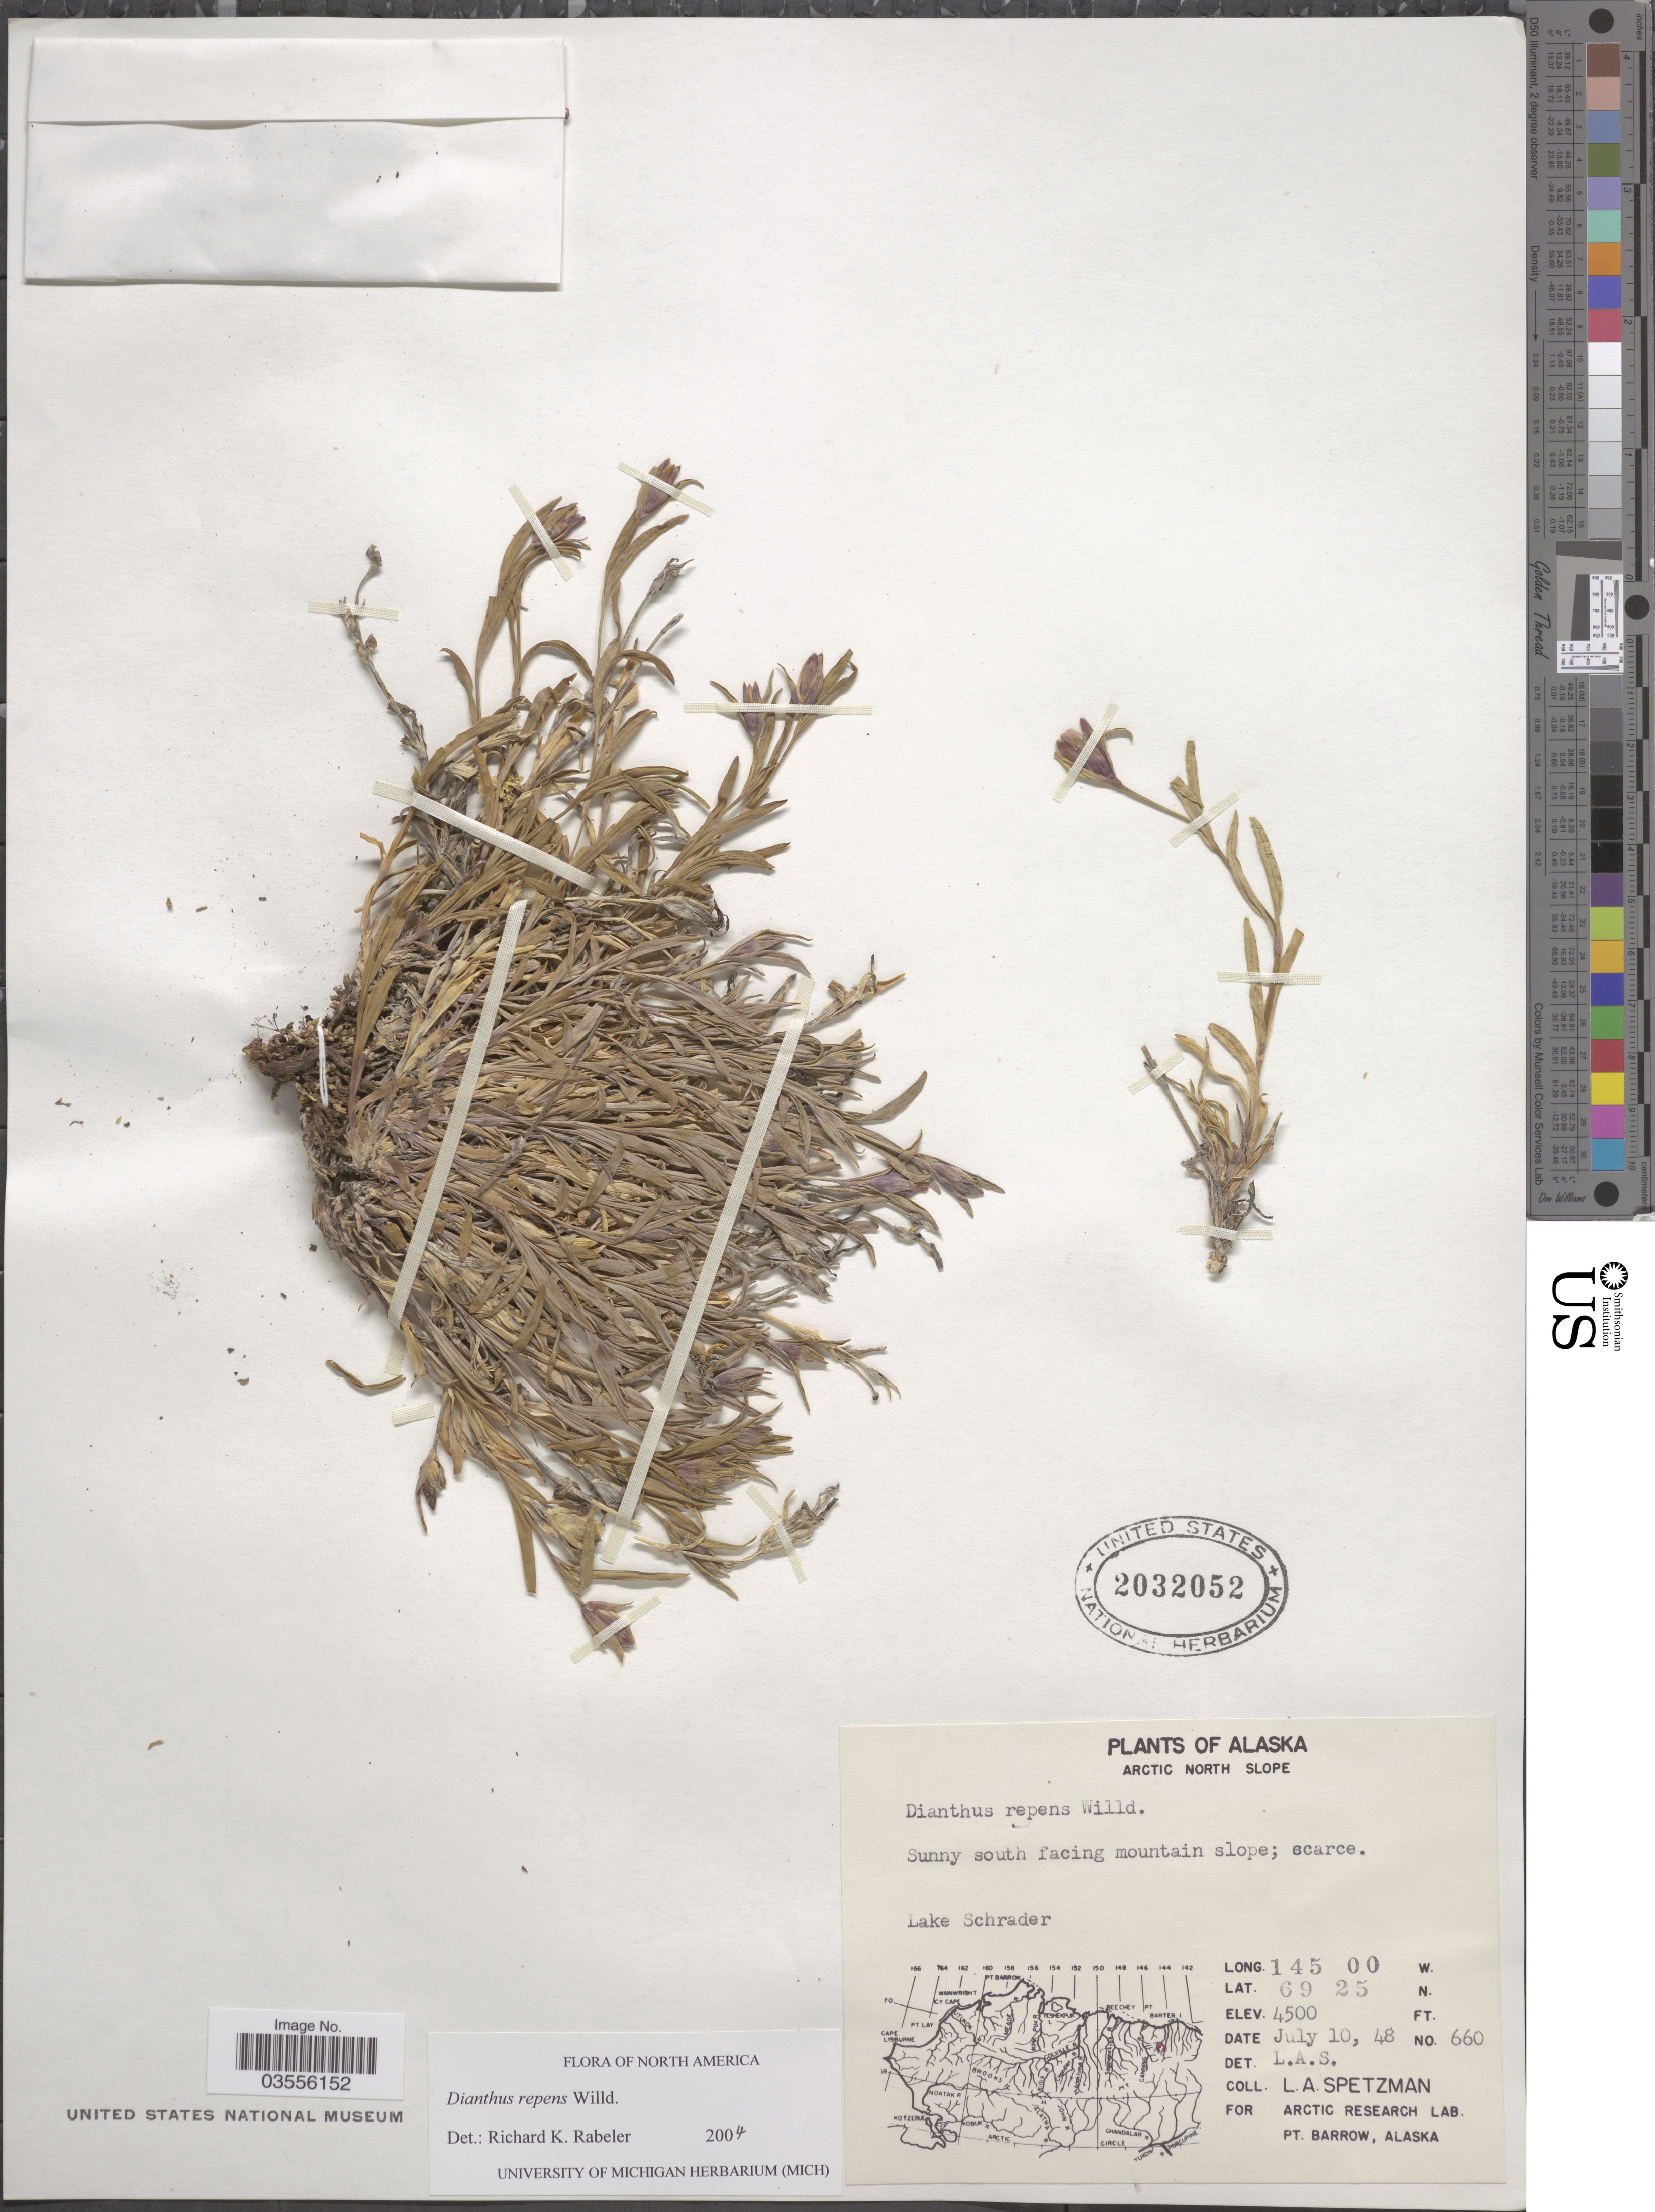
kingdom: Plantae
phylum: Tracheophyta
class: Magnoliopsida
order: Caryophyllales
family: Caryophyllaceae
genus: Dianthus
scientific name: Dianthus repens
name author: L.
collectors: L. Spetzman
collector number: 660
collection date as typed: Transcribed d/m/y: 10/7/48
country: United States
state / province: Alaska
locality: Arctic North Slope. Lake Schrader.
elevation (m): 1372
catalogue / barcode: US 2032052